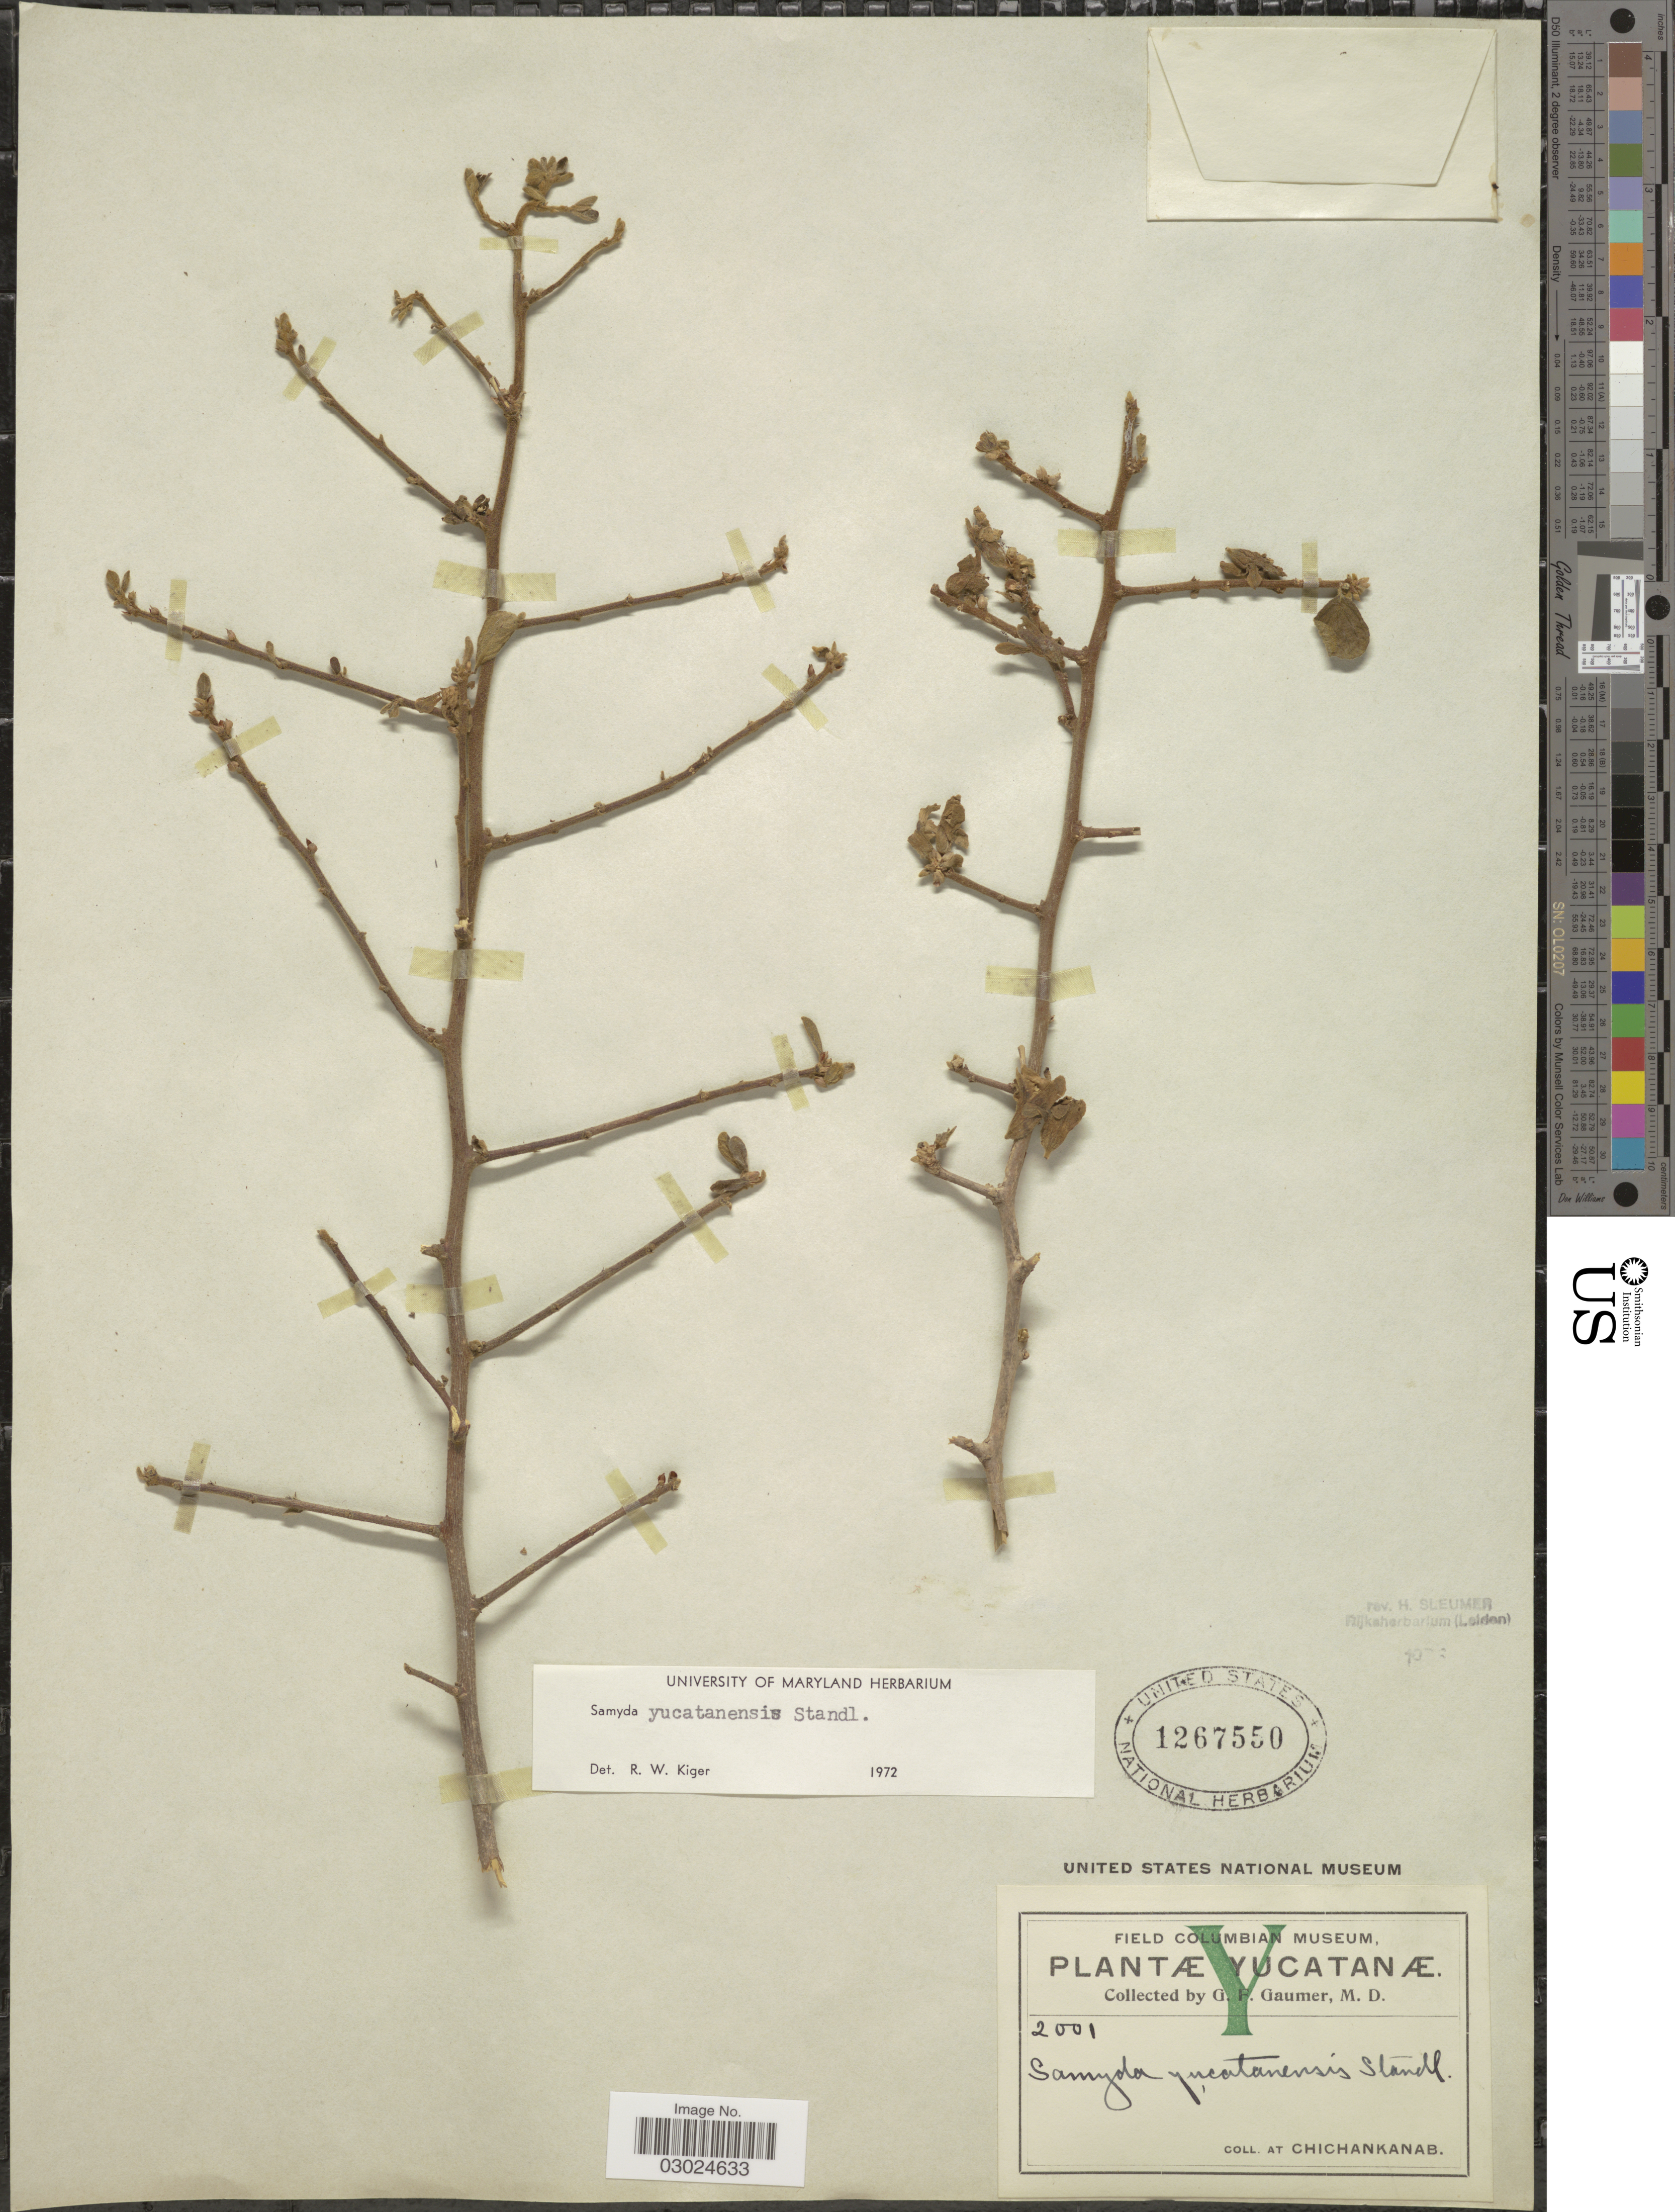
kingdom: Plantae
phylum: Tracheophyta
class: Magnoliopsida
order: Malpighiales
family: Salicaceae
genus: Casearia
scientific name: Casearia yucatanensis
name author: (Standl.) T. Samar. & M.H. Alford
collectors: G. F. Gaumer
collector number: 2001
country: Mexico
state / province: Yucatán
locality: Chichankanab.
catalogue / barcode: US 1267550